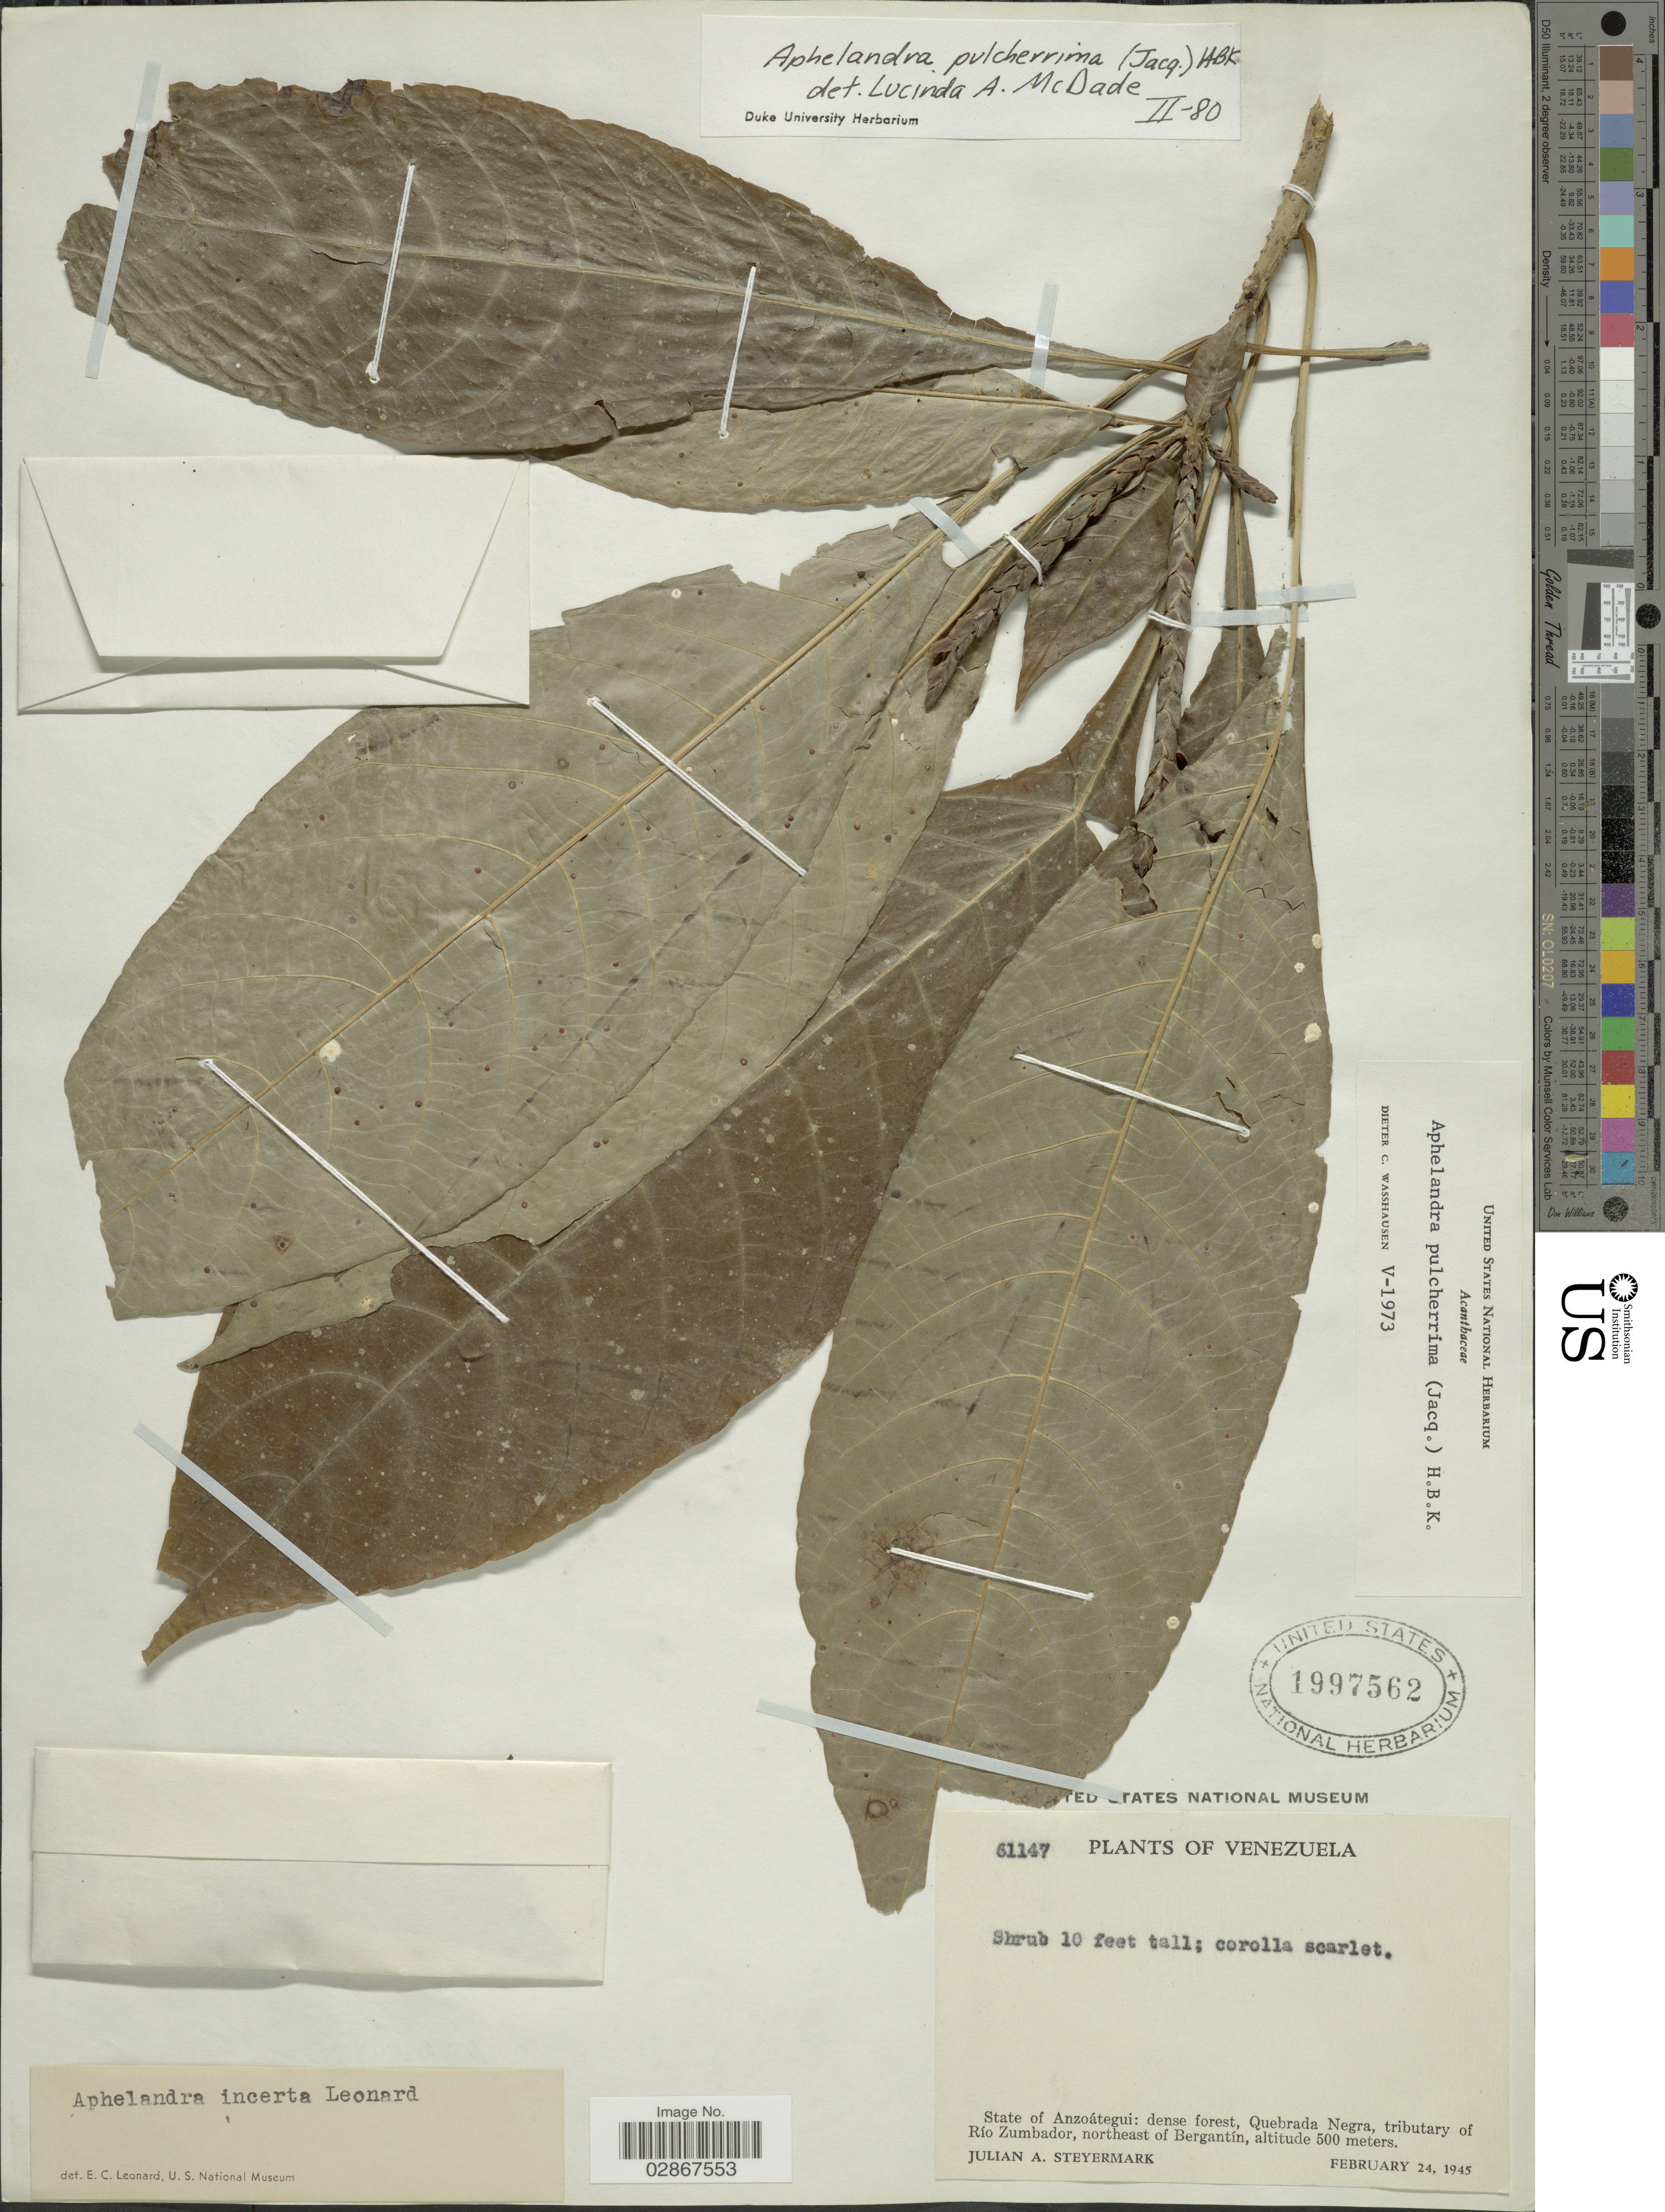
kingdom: Plantae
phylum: Tracheophyta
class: Magnoliopsida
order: Lamiales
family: Acanthaceae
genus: Aphelandra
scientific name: Aphelandra pulcherrima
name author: (Jacq.) Kunth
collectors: J. Steyermark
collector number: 61147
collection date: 1945-02-24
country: Venezuela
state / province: Anzoategui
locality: Quebrada Negra, tributary of Río Zumbador, northeast of Bergantín.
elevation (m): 500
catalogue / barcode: US 1997562